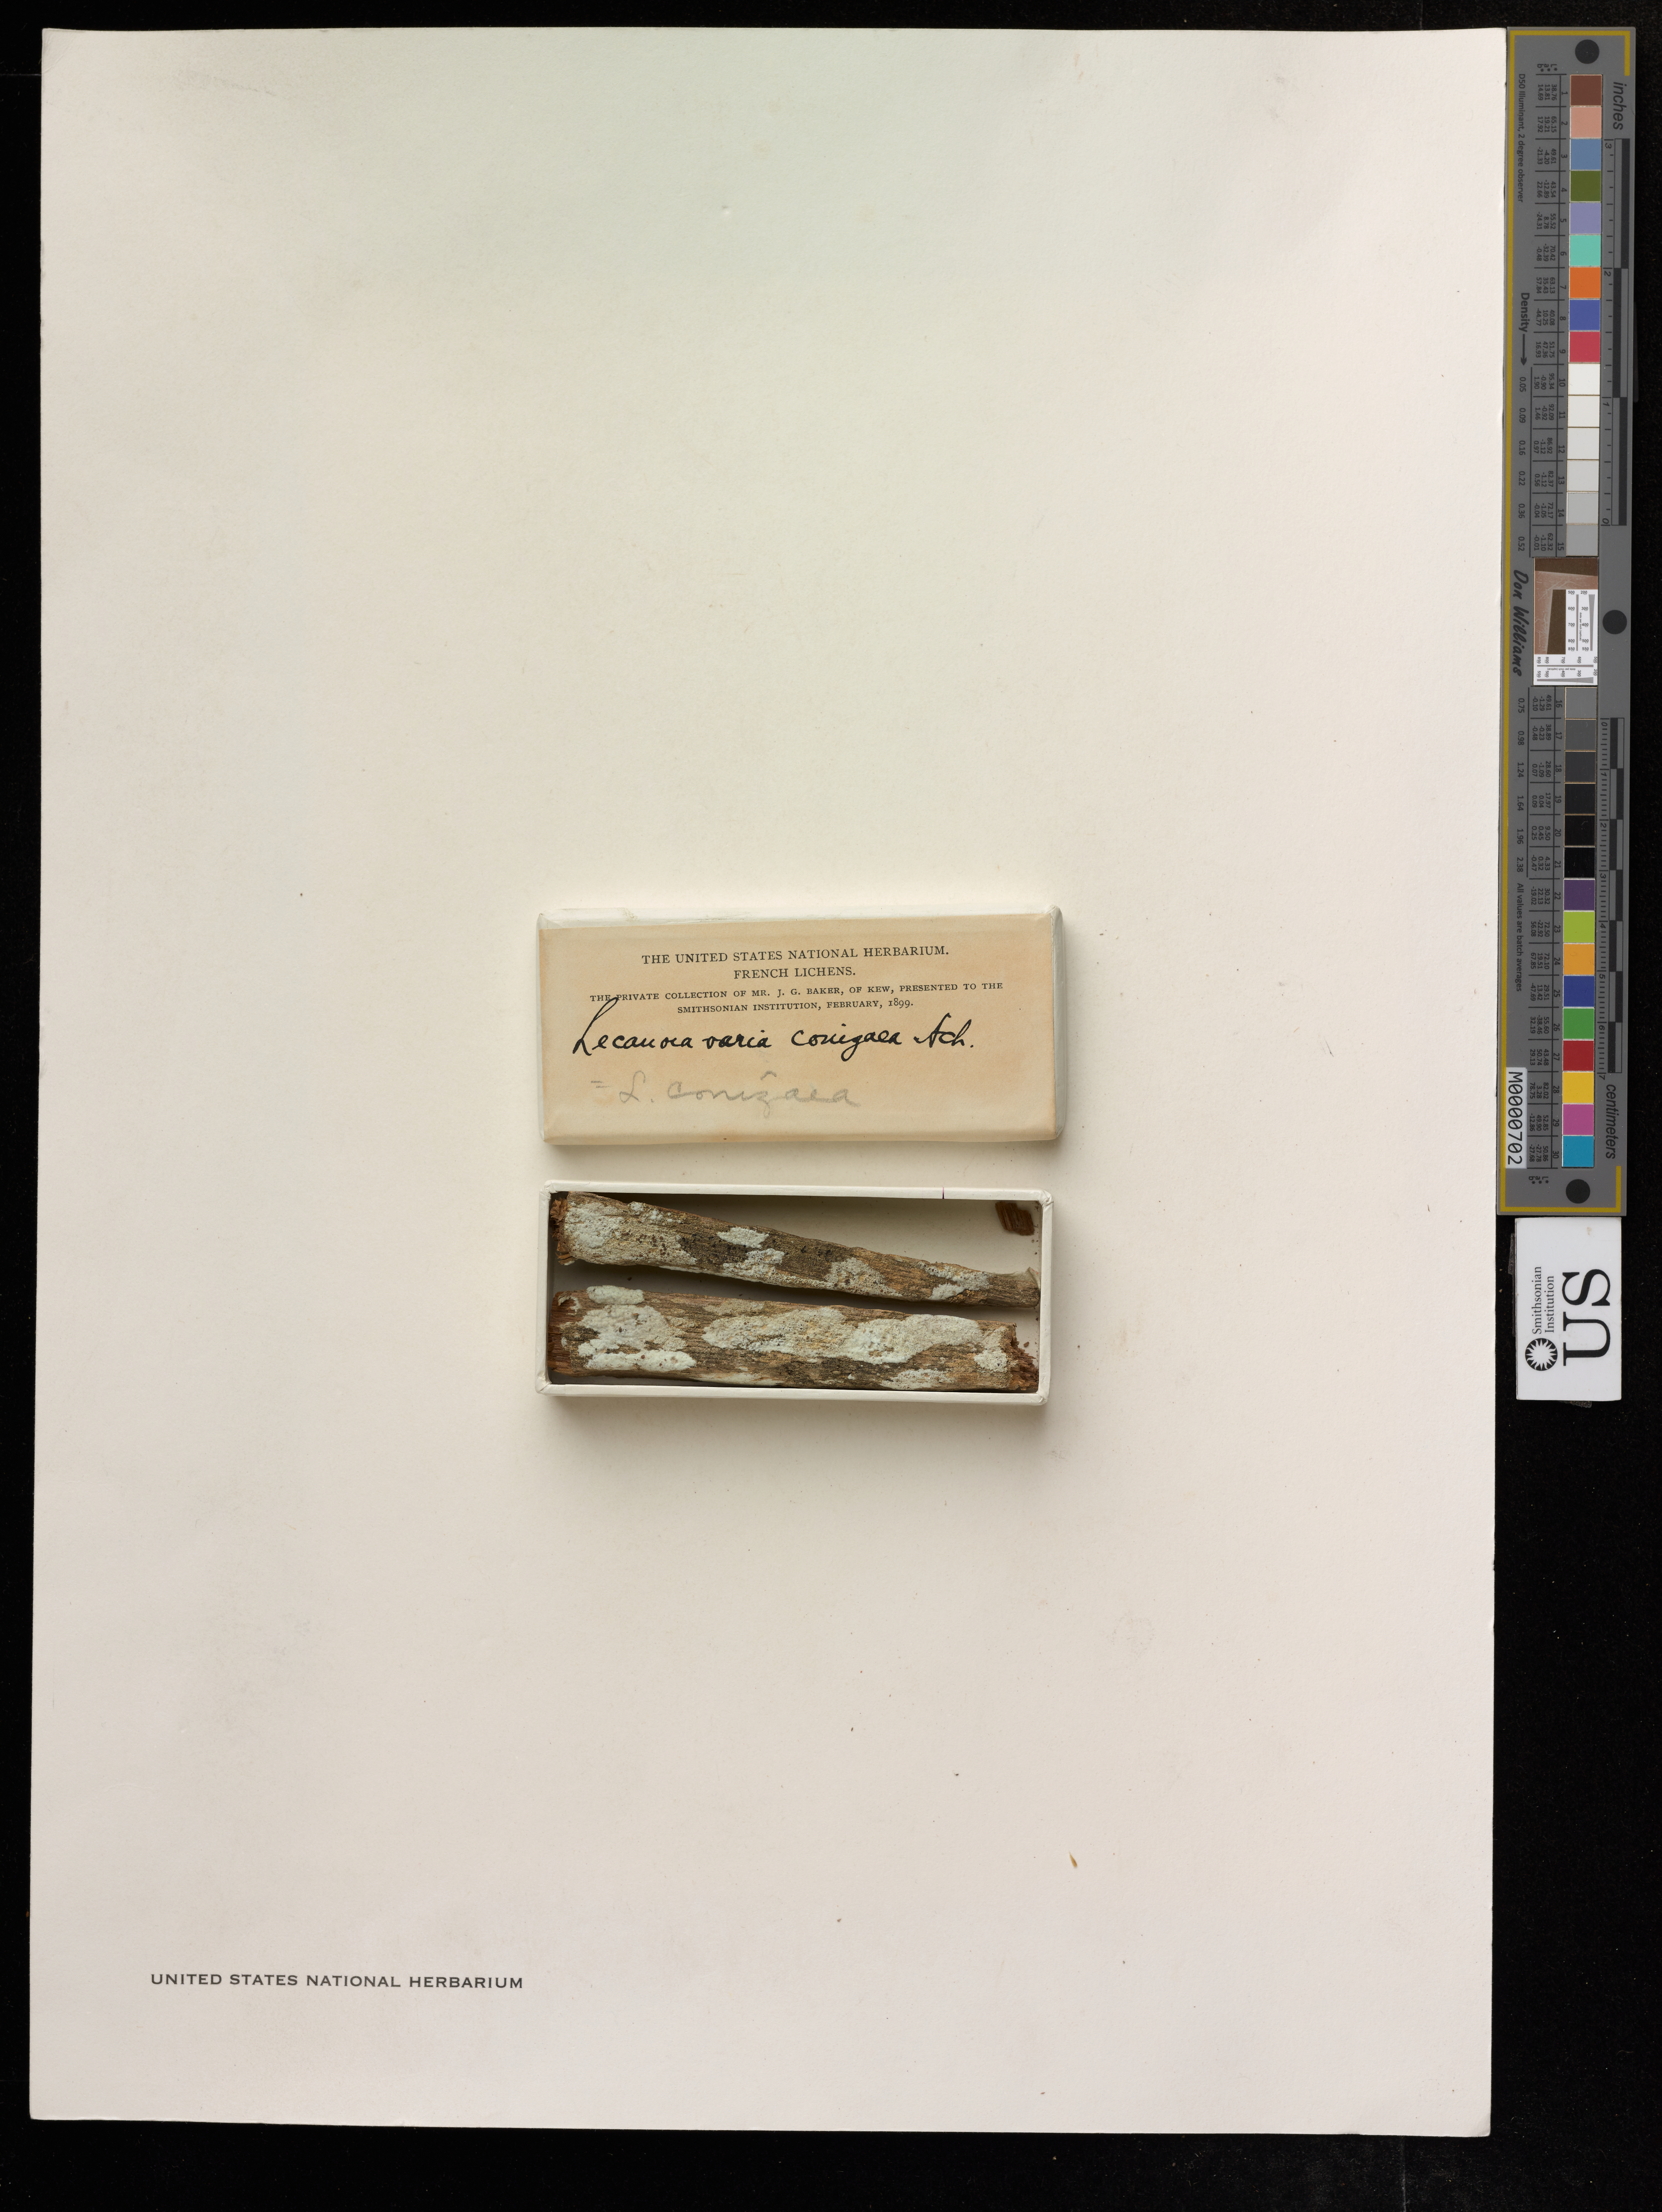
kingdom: Fungi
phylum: Ascomycota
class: Lecanoromycetes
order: Lecanorales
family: Lecanoraceae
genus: Lecanora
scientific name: Lecanora conizaea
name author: Ach.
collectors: A. Deseglise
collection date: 1894-12-26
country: France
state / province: Centre-Val de Loire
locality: Loiret.